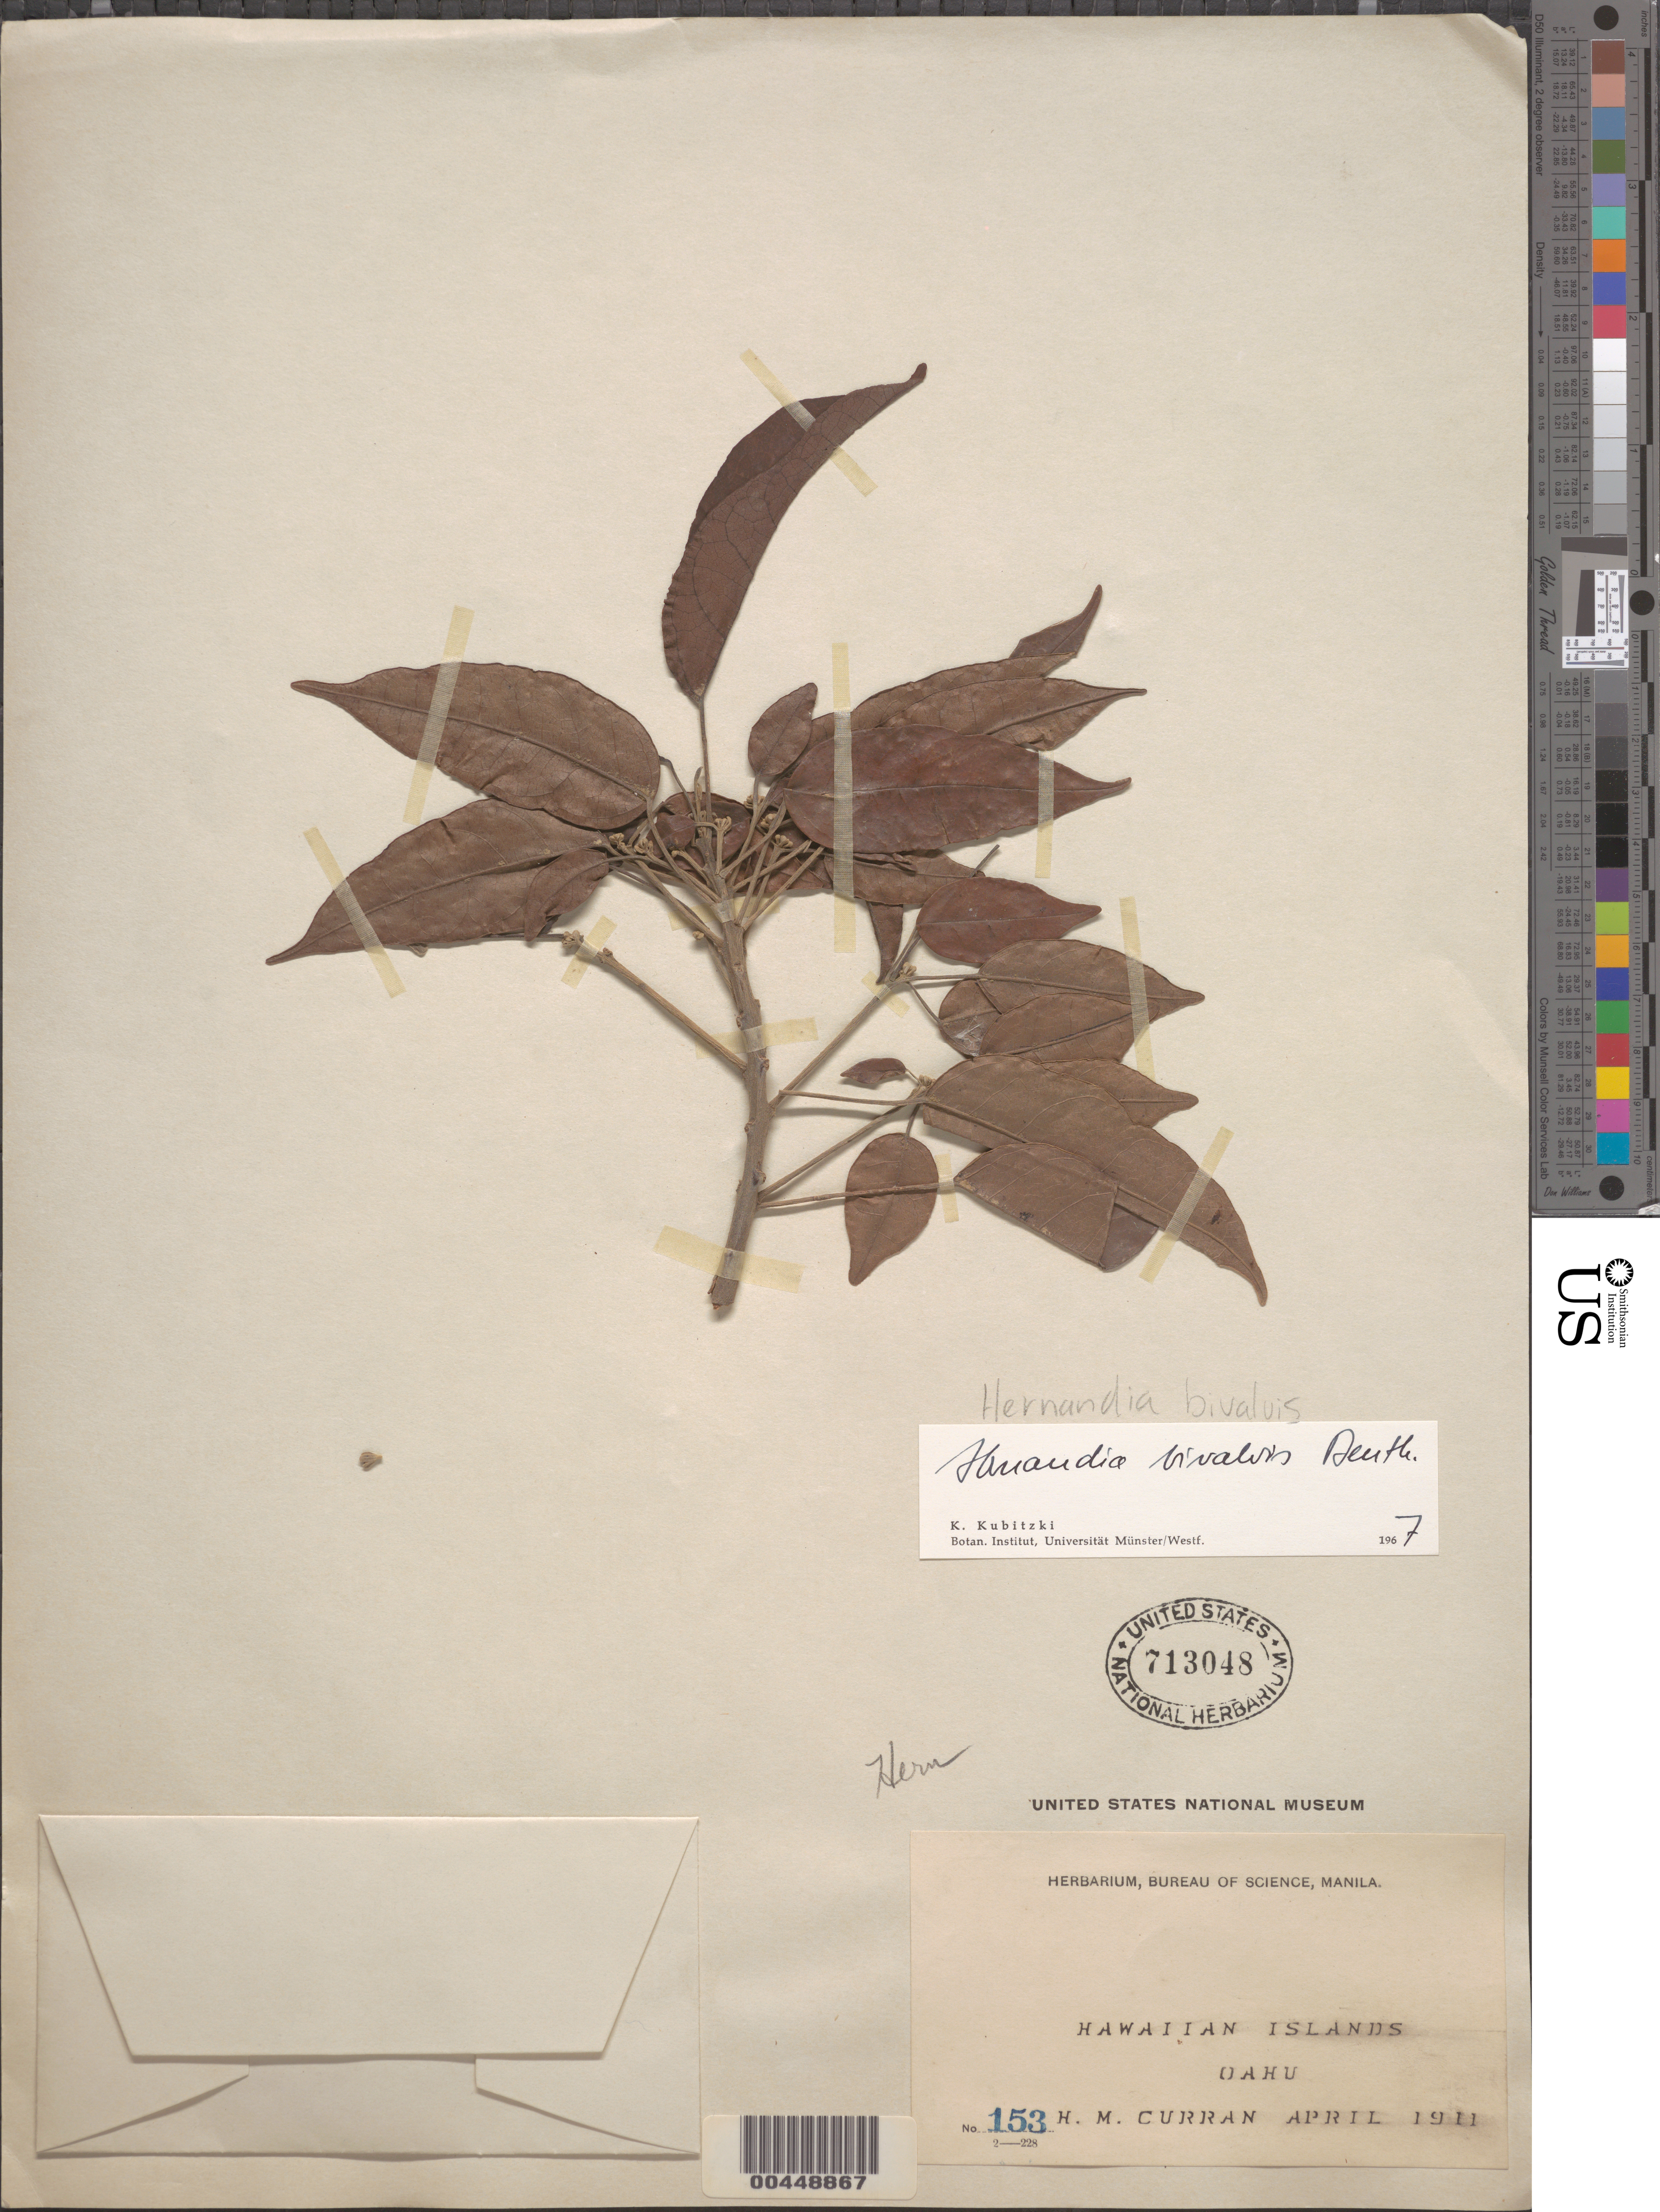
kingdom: Plantae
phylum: Tracheophyta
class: Magnoliopsida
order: Laurales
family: Hernandiaceae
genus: Hernandia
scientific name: Hernandia bivalvis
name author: Benth.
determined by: Kubitzki, Klaus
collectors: H. M. Curran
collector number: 153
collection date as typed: Apr 1911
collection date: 1911-04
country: United States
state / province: Hawaii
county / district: Honolulu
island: Oahu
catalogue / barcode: US 713048